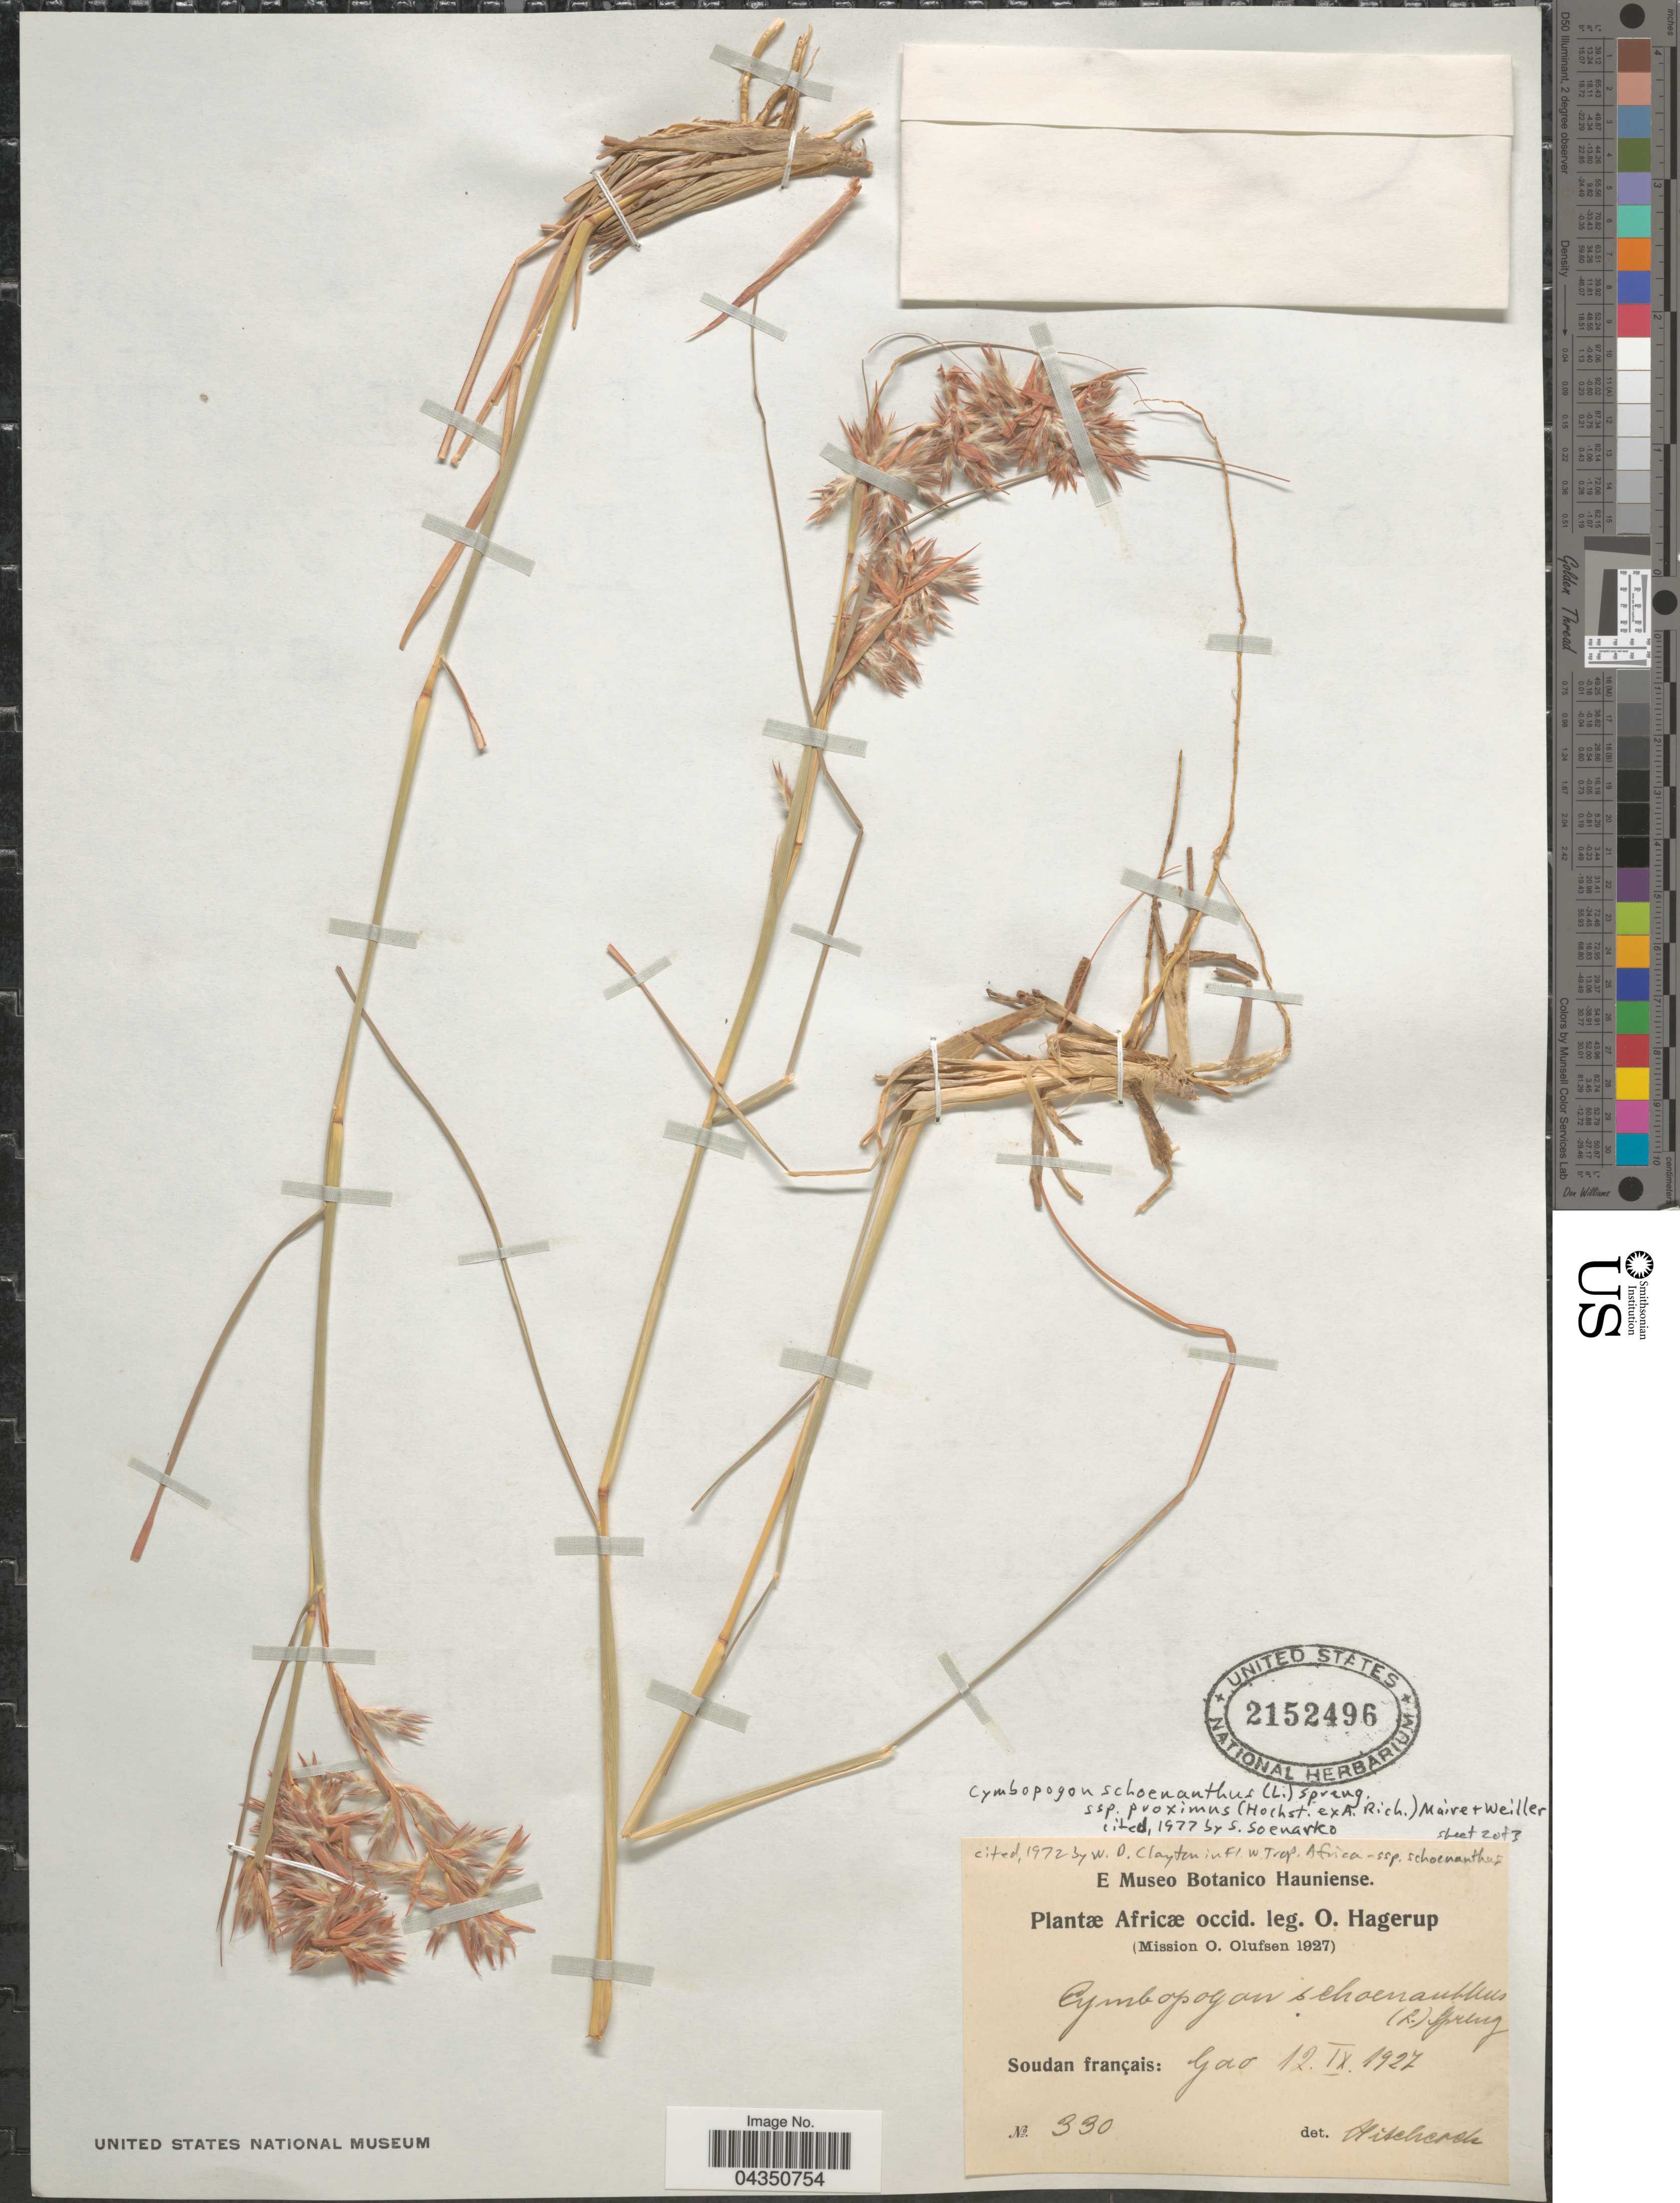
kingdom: Plantae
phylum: Tracheophyta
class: Liliopsida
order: Poales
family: Poaceae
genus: Cymbopogon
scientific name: Cymbopogon schoenanthus subsp. proximus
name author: (Hochst. ex A. Rich.) Maire & Weiller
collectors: O. Hagerup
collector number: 330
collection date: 1927-09-12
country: Mali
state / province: Gao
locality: Africæ occid. (Mission O. Olufsen 1927). Soudan français.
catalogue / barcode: US 2152496